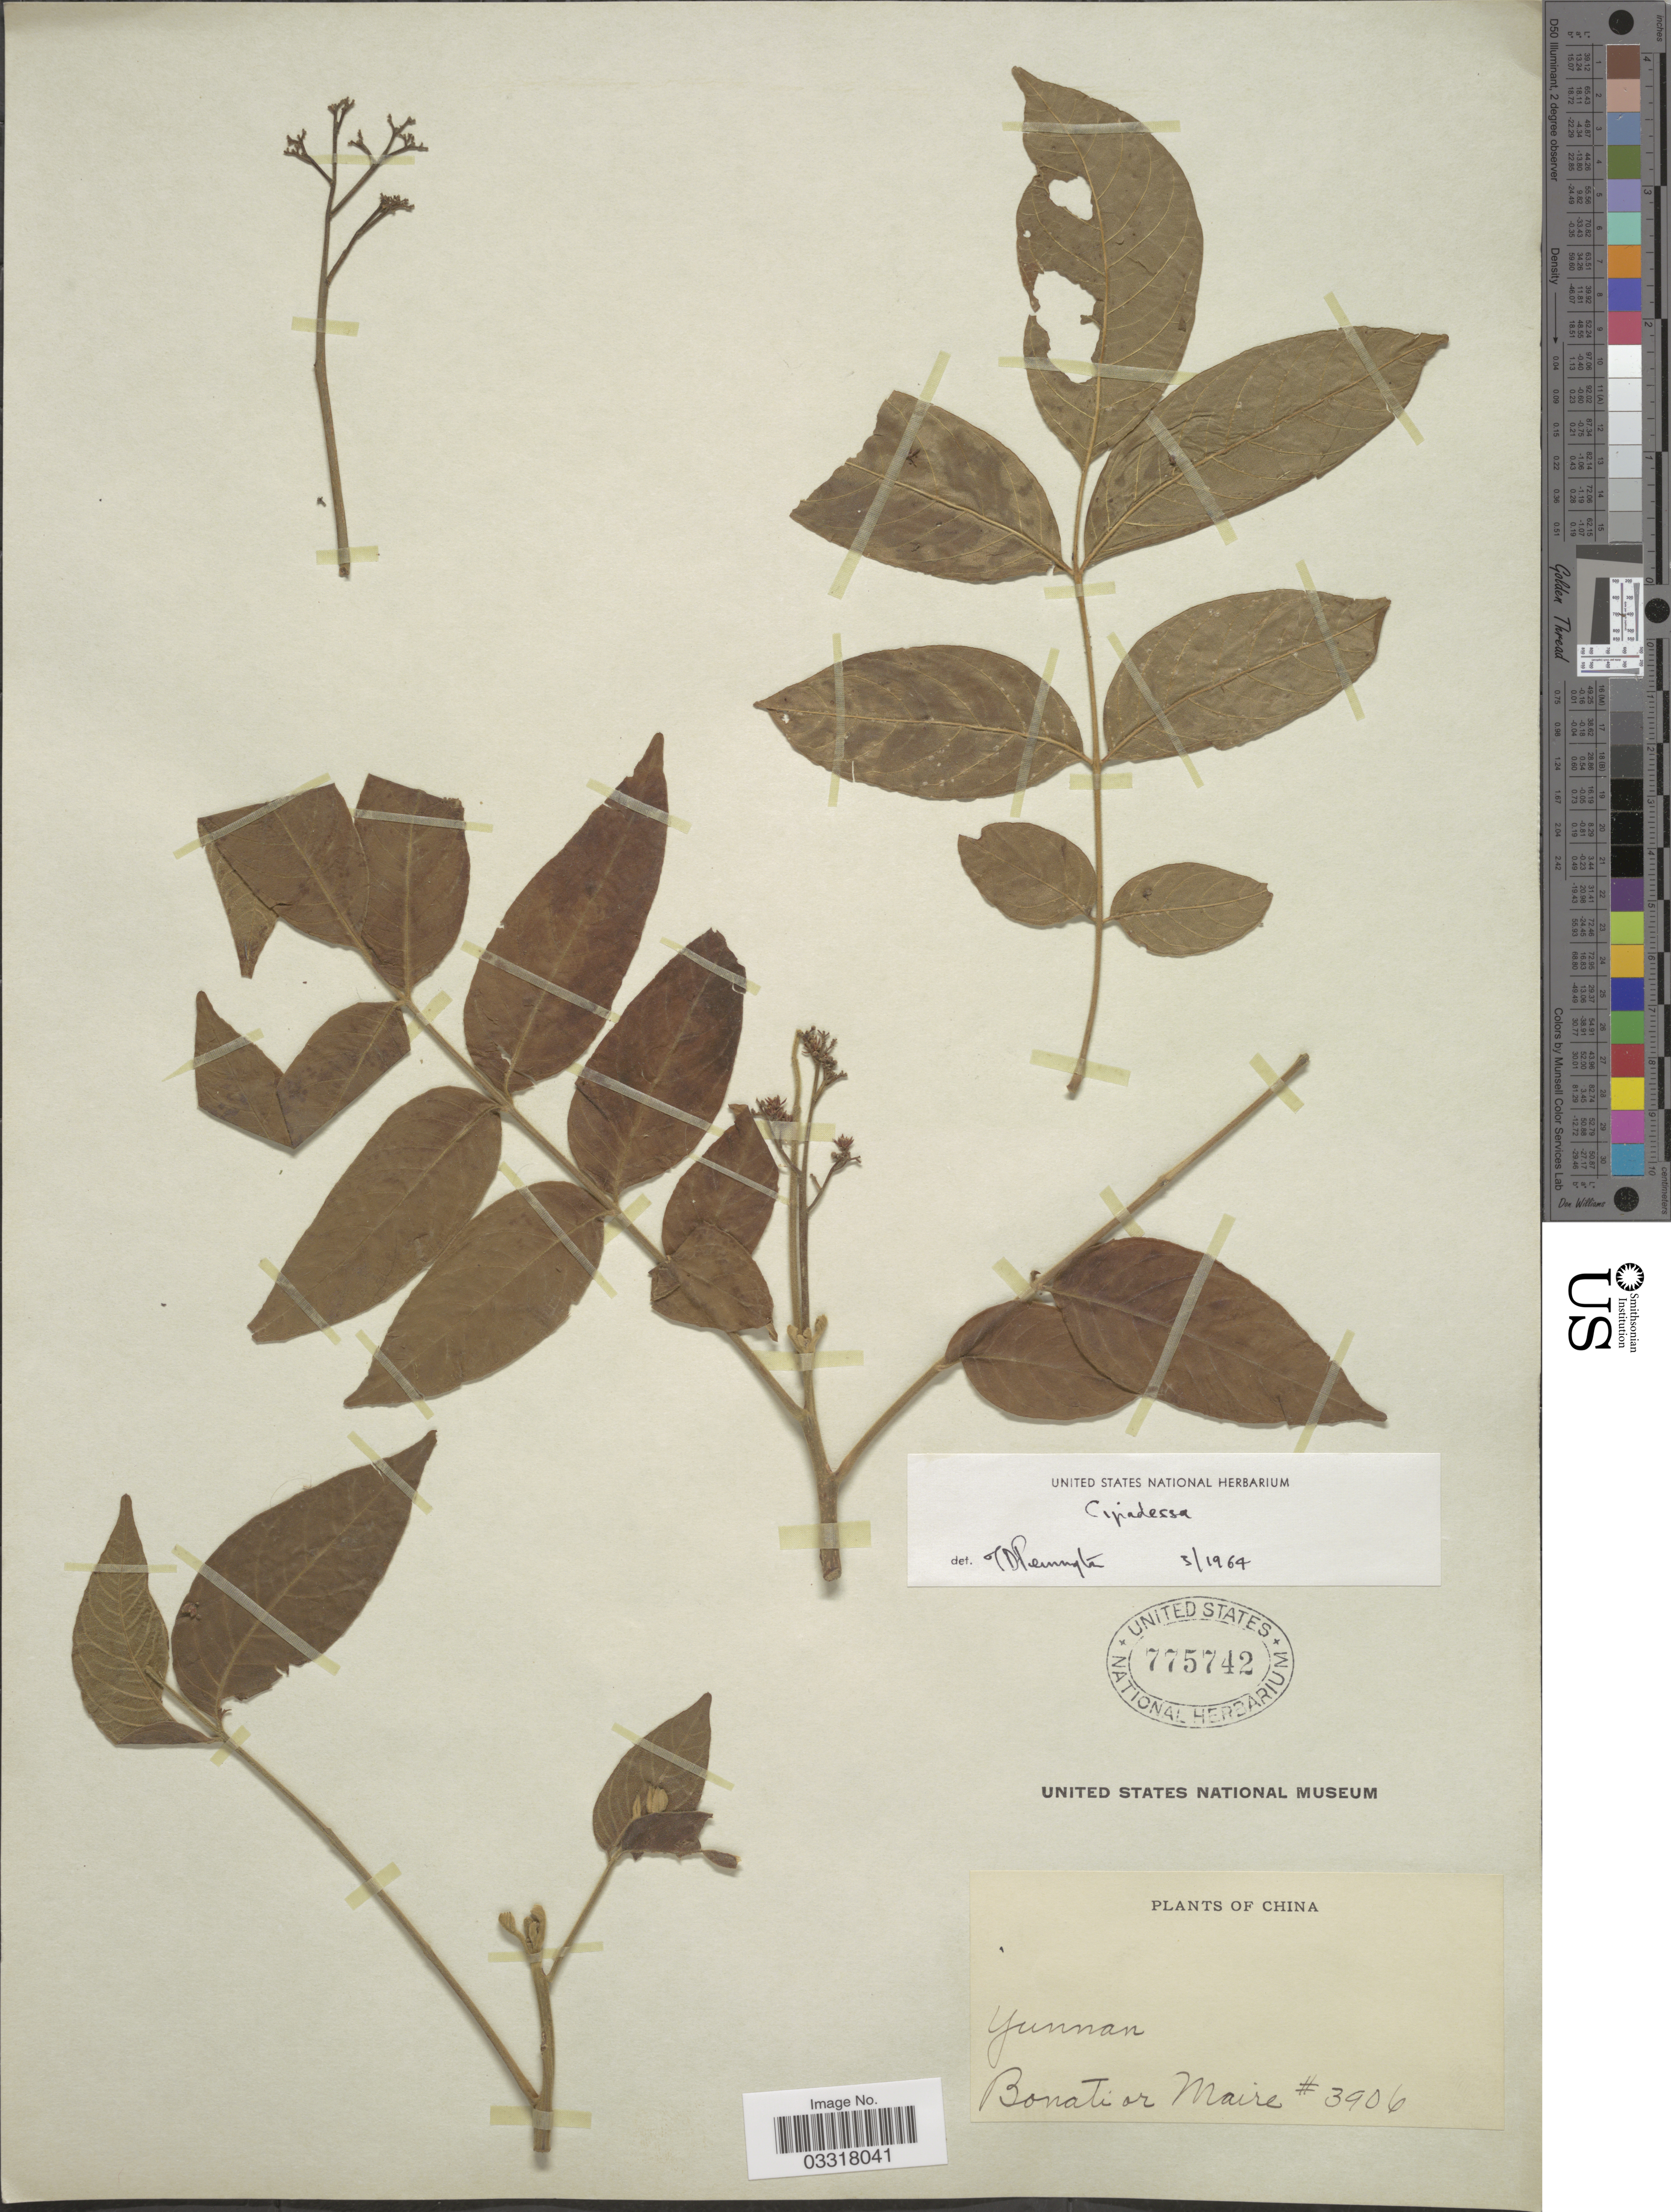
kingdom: Plantae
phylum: Tracheophyta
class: Magnoliopsida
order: Sapindales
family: Meliaceae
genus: Cipadessa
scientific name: Cipadessa baccifera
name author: Miq.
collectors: -. Bonati & Maire, --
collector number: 3906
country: China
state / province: Yunnan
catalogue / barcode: US 775742